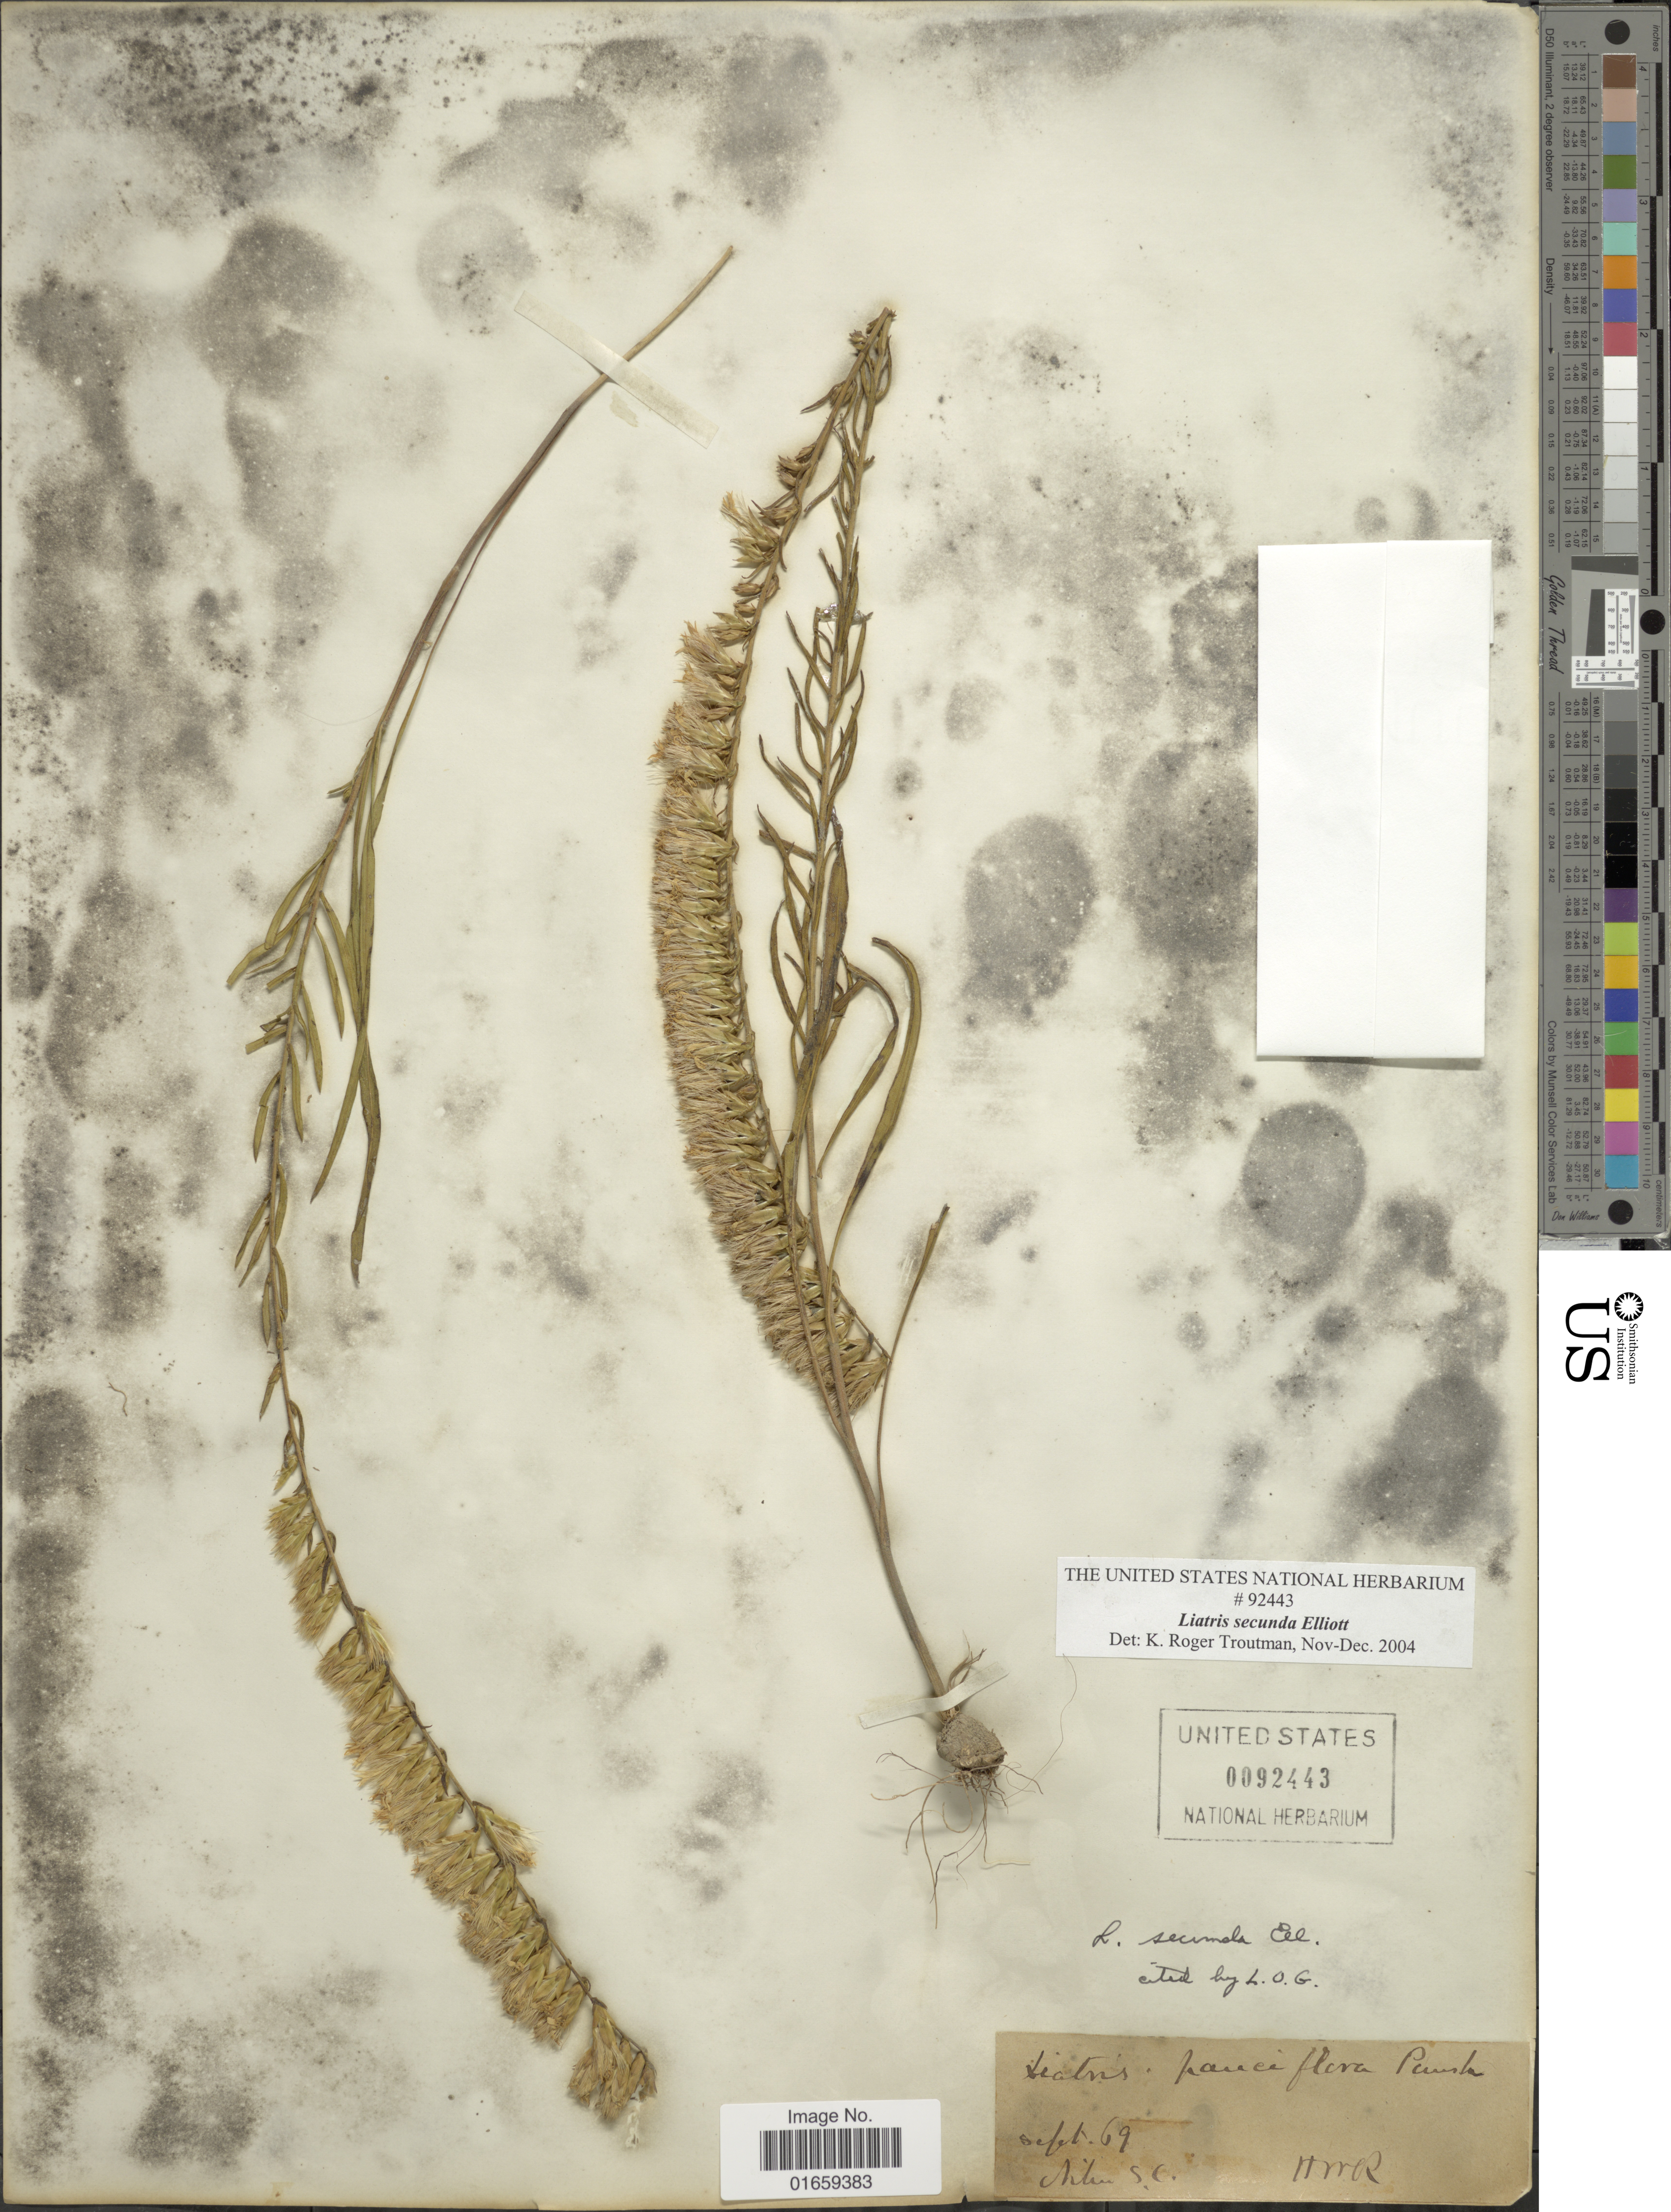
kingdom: Plantae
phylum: Tracheophyta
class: Magnoliopsida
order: Asterales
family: Asteraceae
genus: Liatris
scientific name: Liatris secunda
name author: Elliott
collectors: HMR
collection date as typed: Transcribed d/m/y: /10/69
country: United States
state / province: South Carolina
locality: Aiken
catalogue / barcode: US 92443